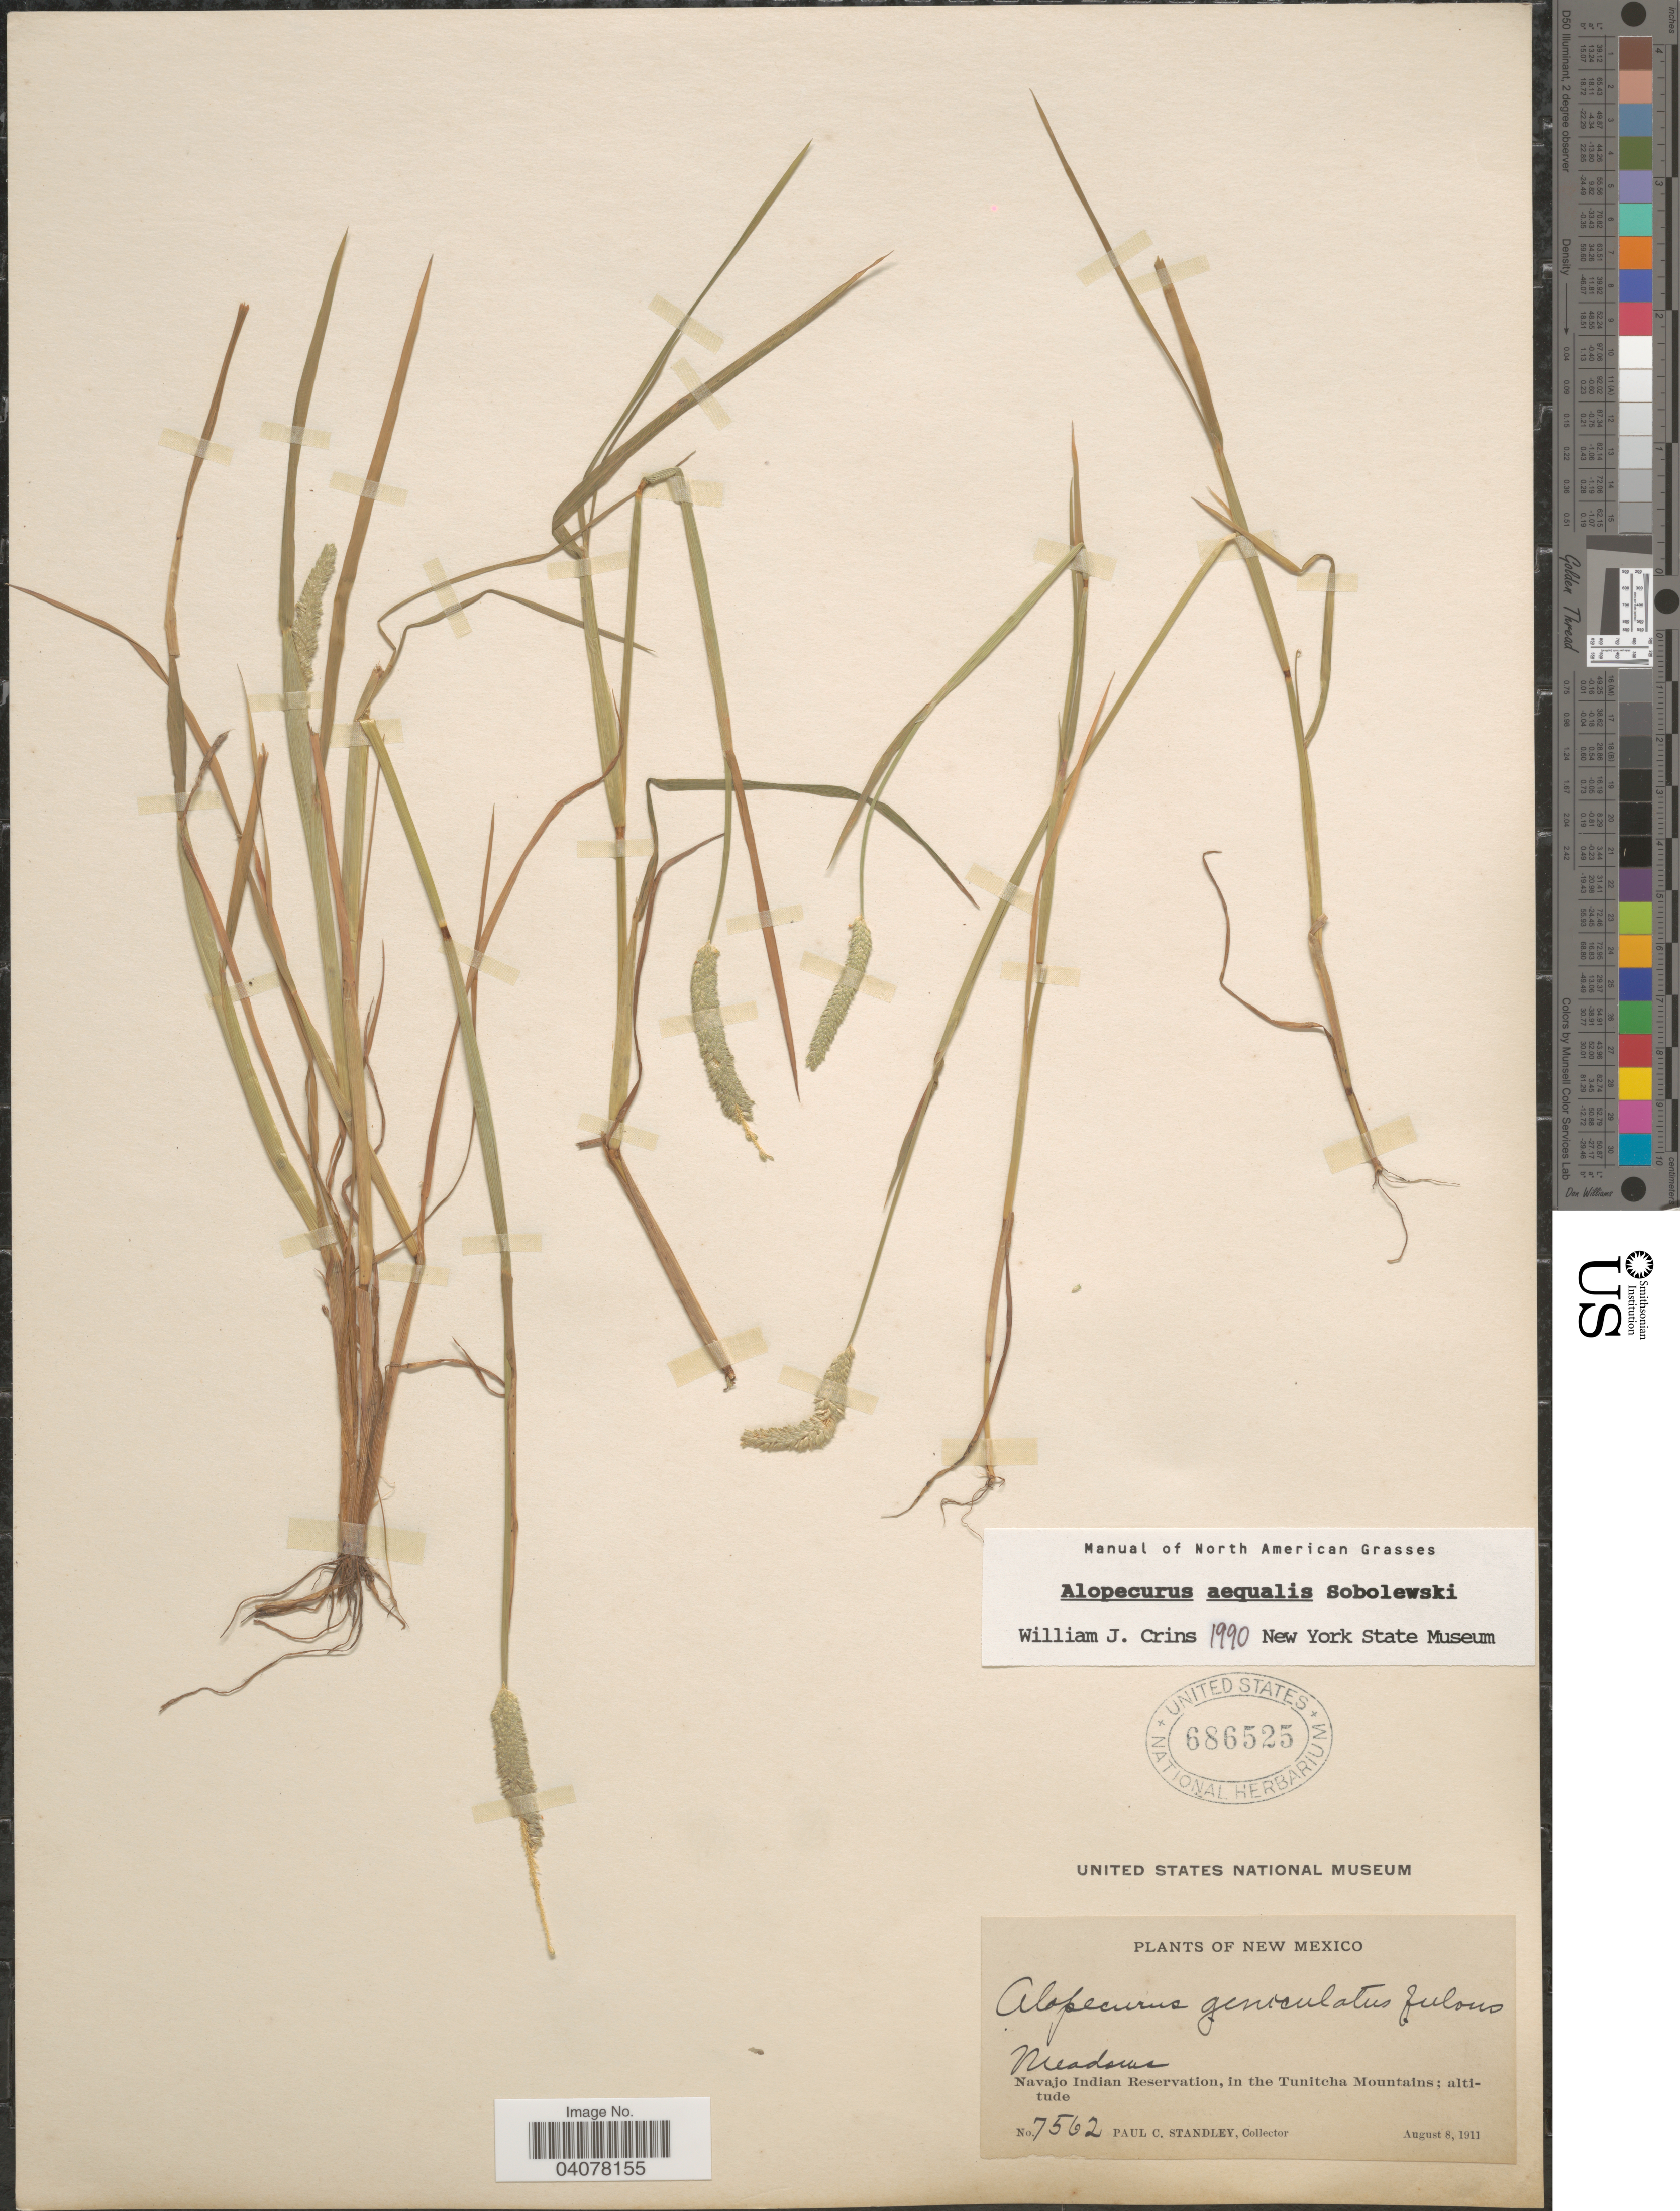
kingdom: Plantae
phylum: Tracheophyta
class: Liliopsida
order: Poales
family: Poaceae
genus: Alopecurus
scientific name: Alopecurus aequalis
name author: Sobol.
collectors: P. C. Standley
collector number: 7562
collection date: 1911-08-08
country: United States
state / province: New Mexico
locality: Meadows. Navajo Indian Reservation, in the Tunitcha Mountains.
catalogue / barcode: US 686525